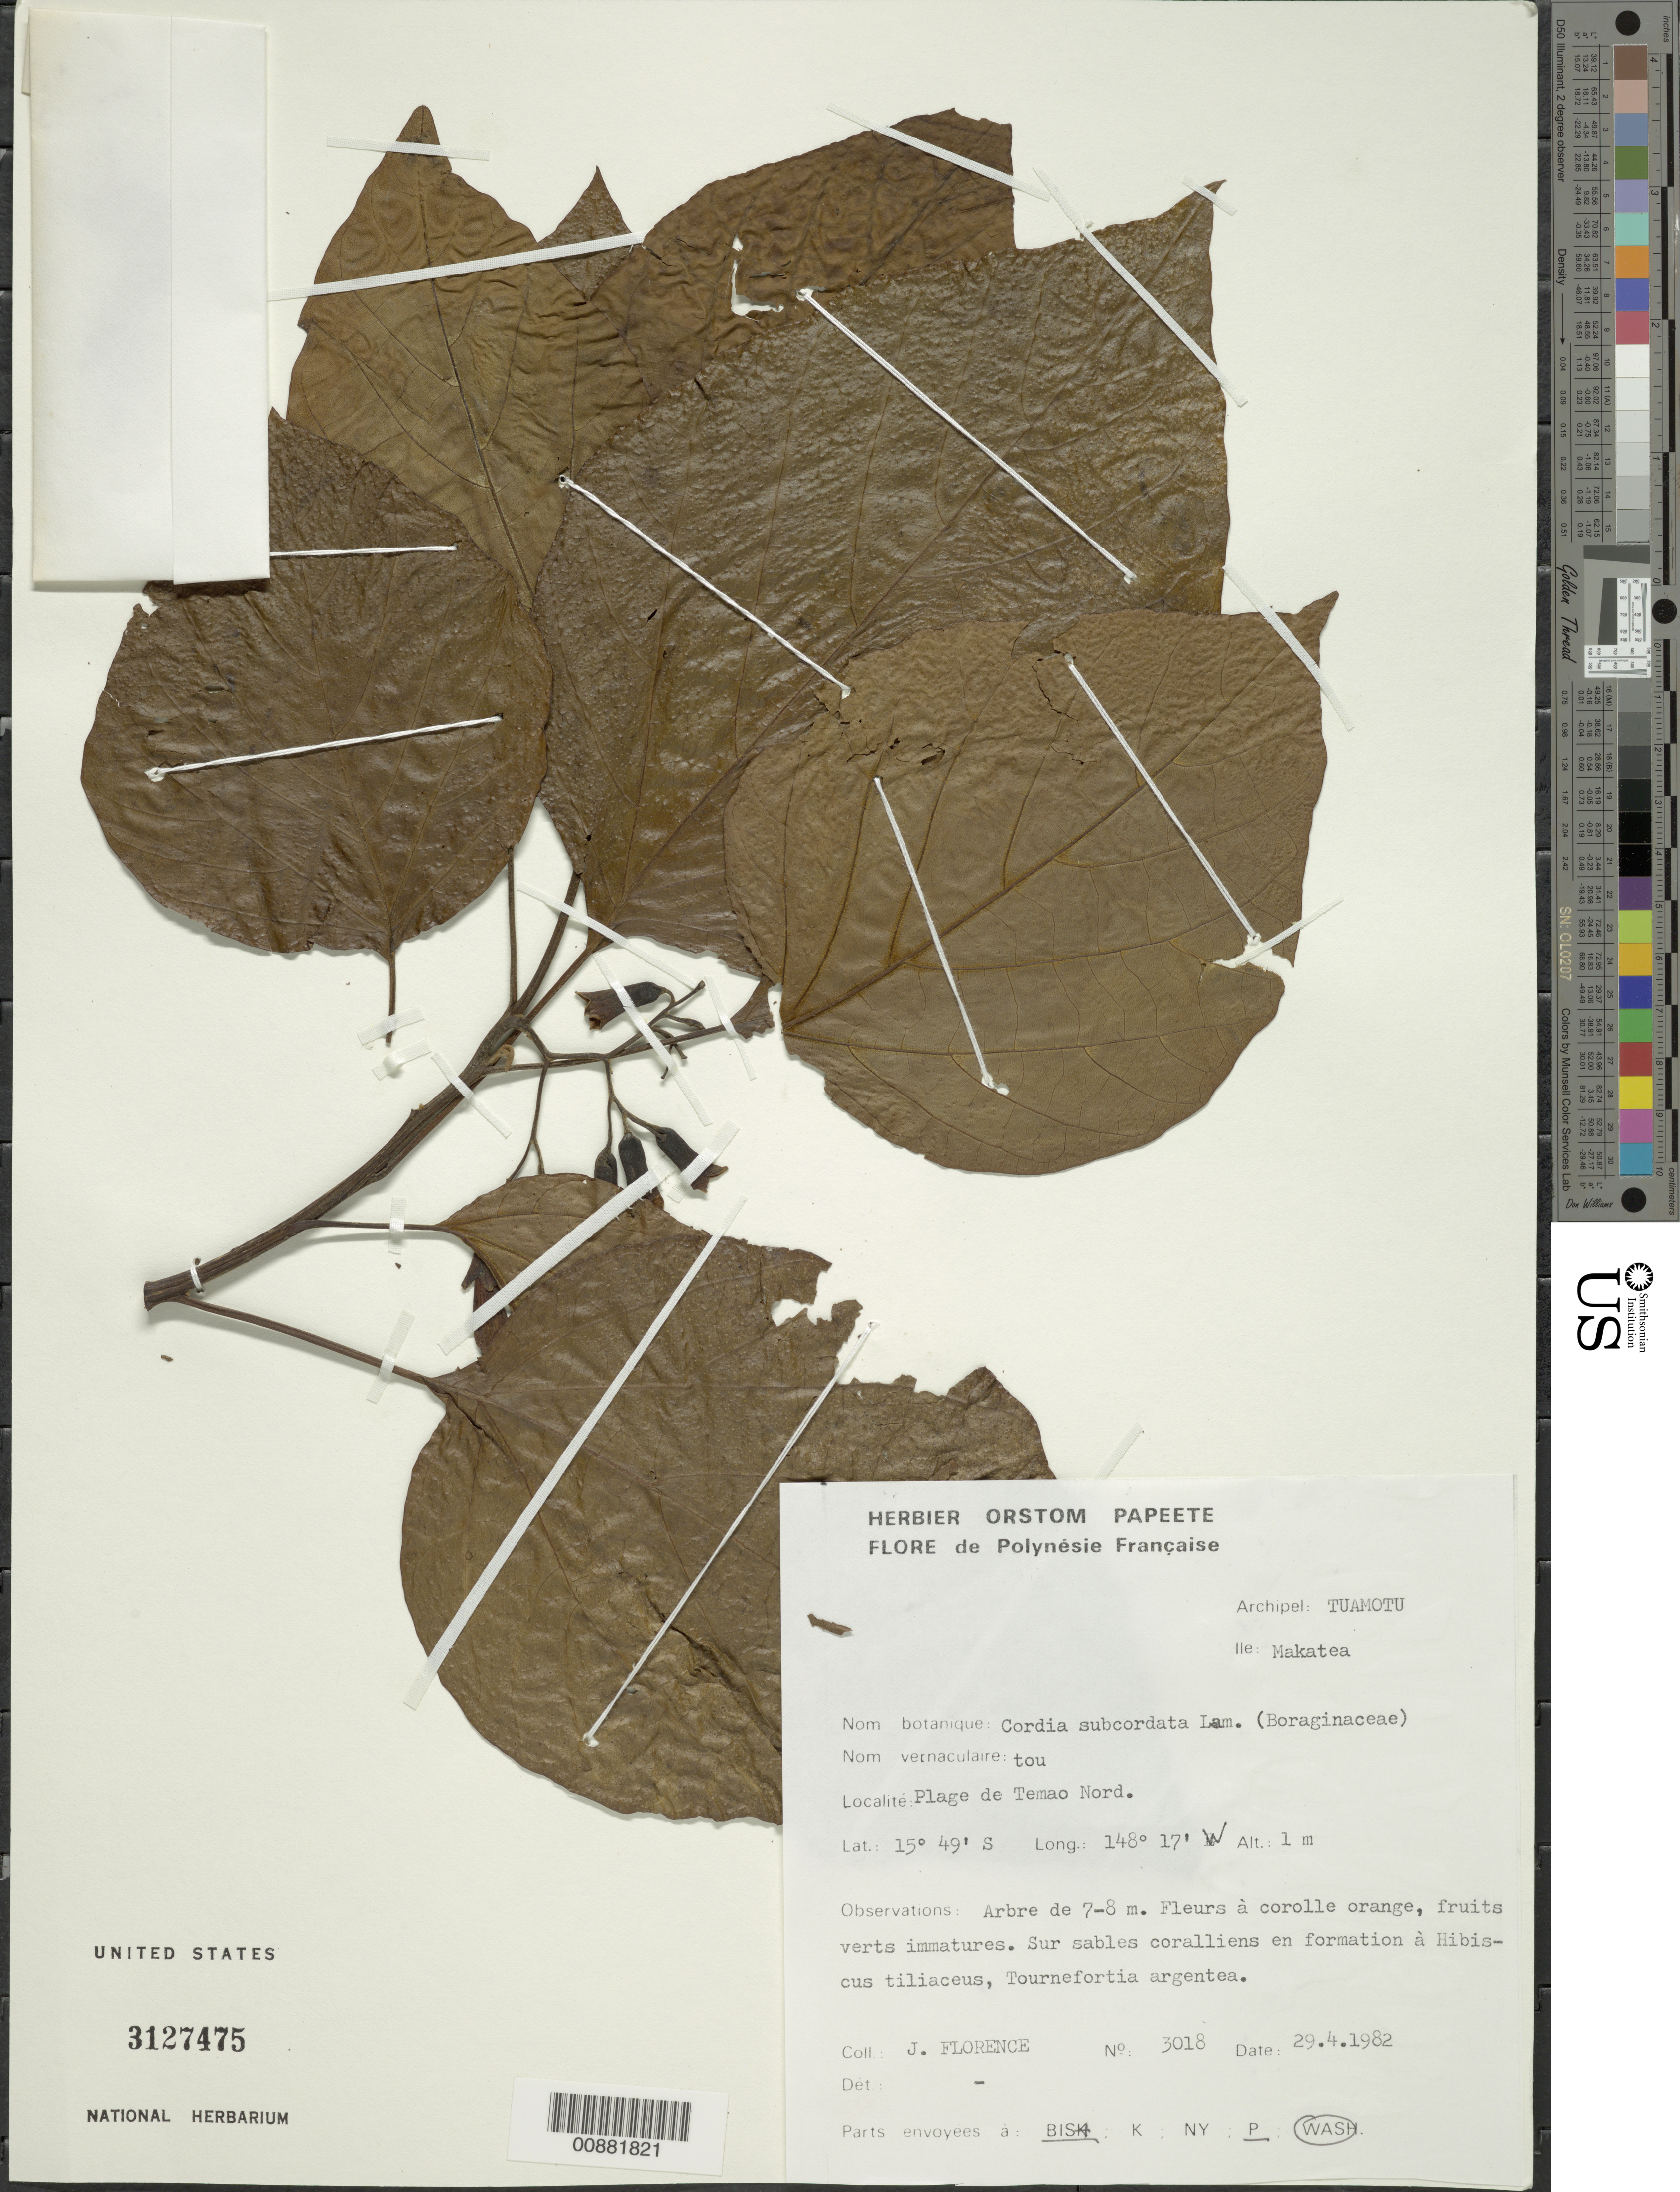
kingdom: Plantae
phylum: Tracheophyta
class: Magnoliopsida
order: Boraginales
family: Cordiaceae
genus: Cordia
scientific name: Cordia subcordata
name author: Lam.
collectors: J. Florence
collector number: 3018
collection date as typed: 29 Apr 1982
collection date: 1982-04-29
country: French Polynesia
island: Temoe [Timoe] Atoll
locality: Plage de Temao Nord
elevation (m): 1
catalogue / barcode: US 3127475